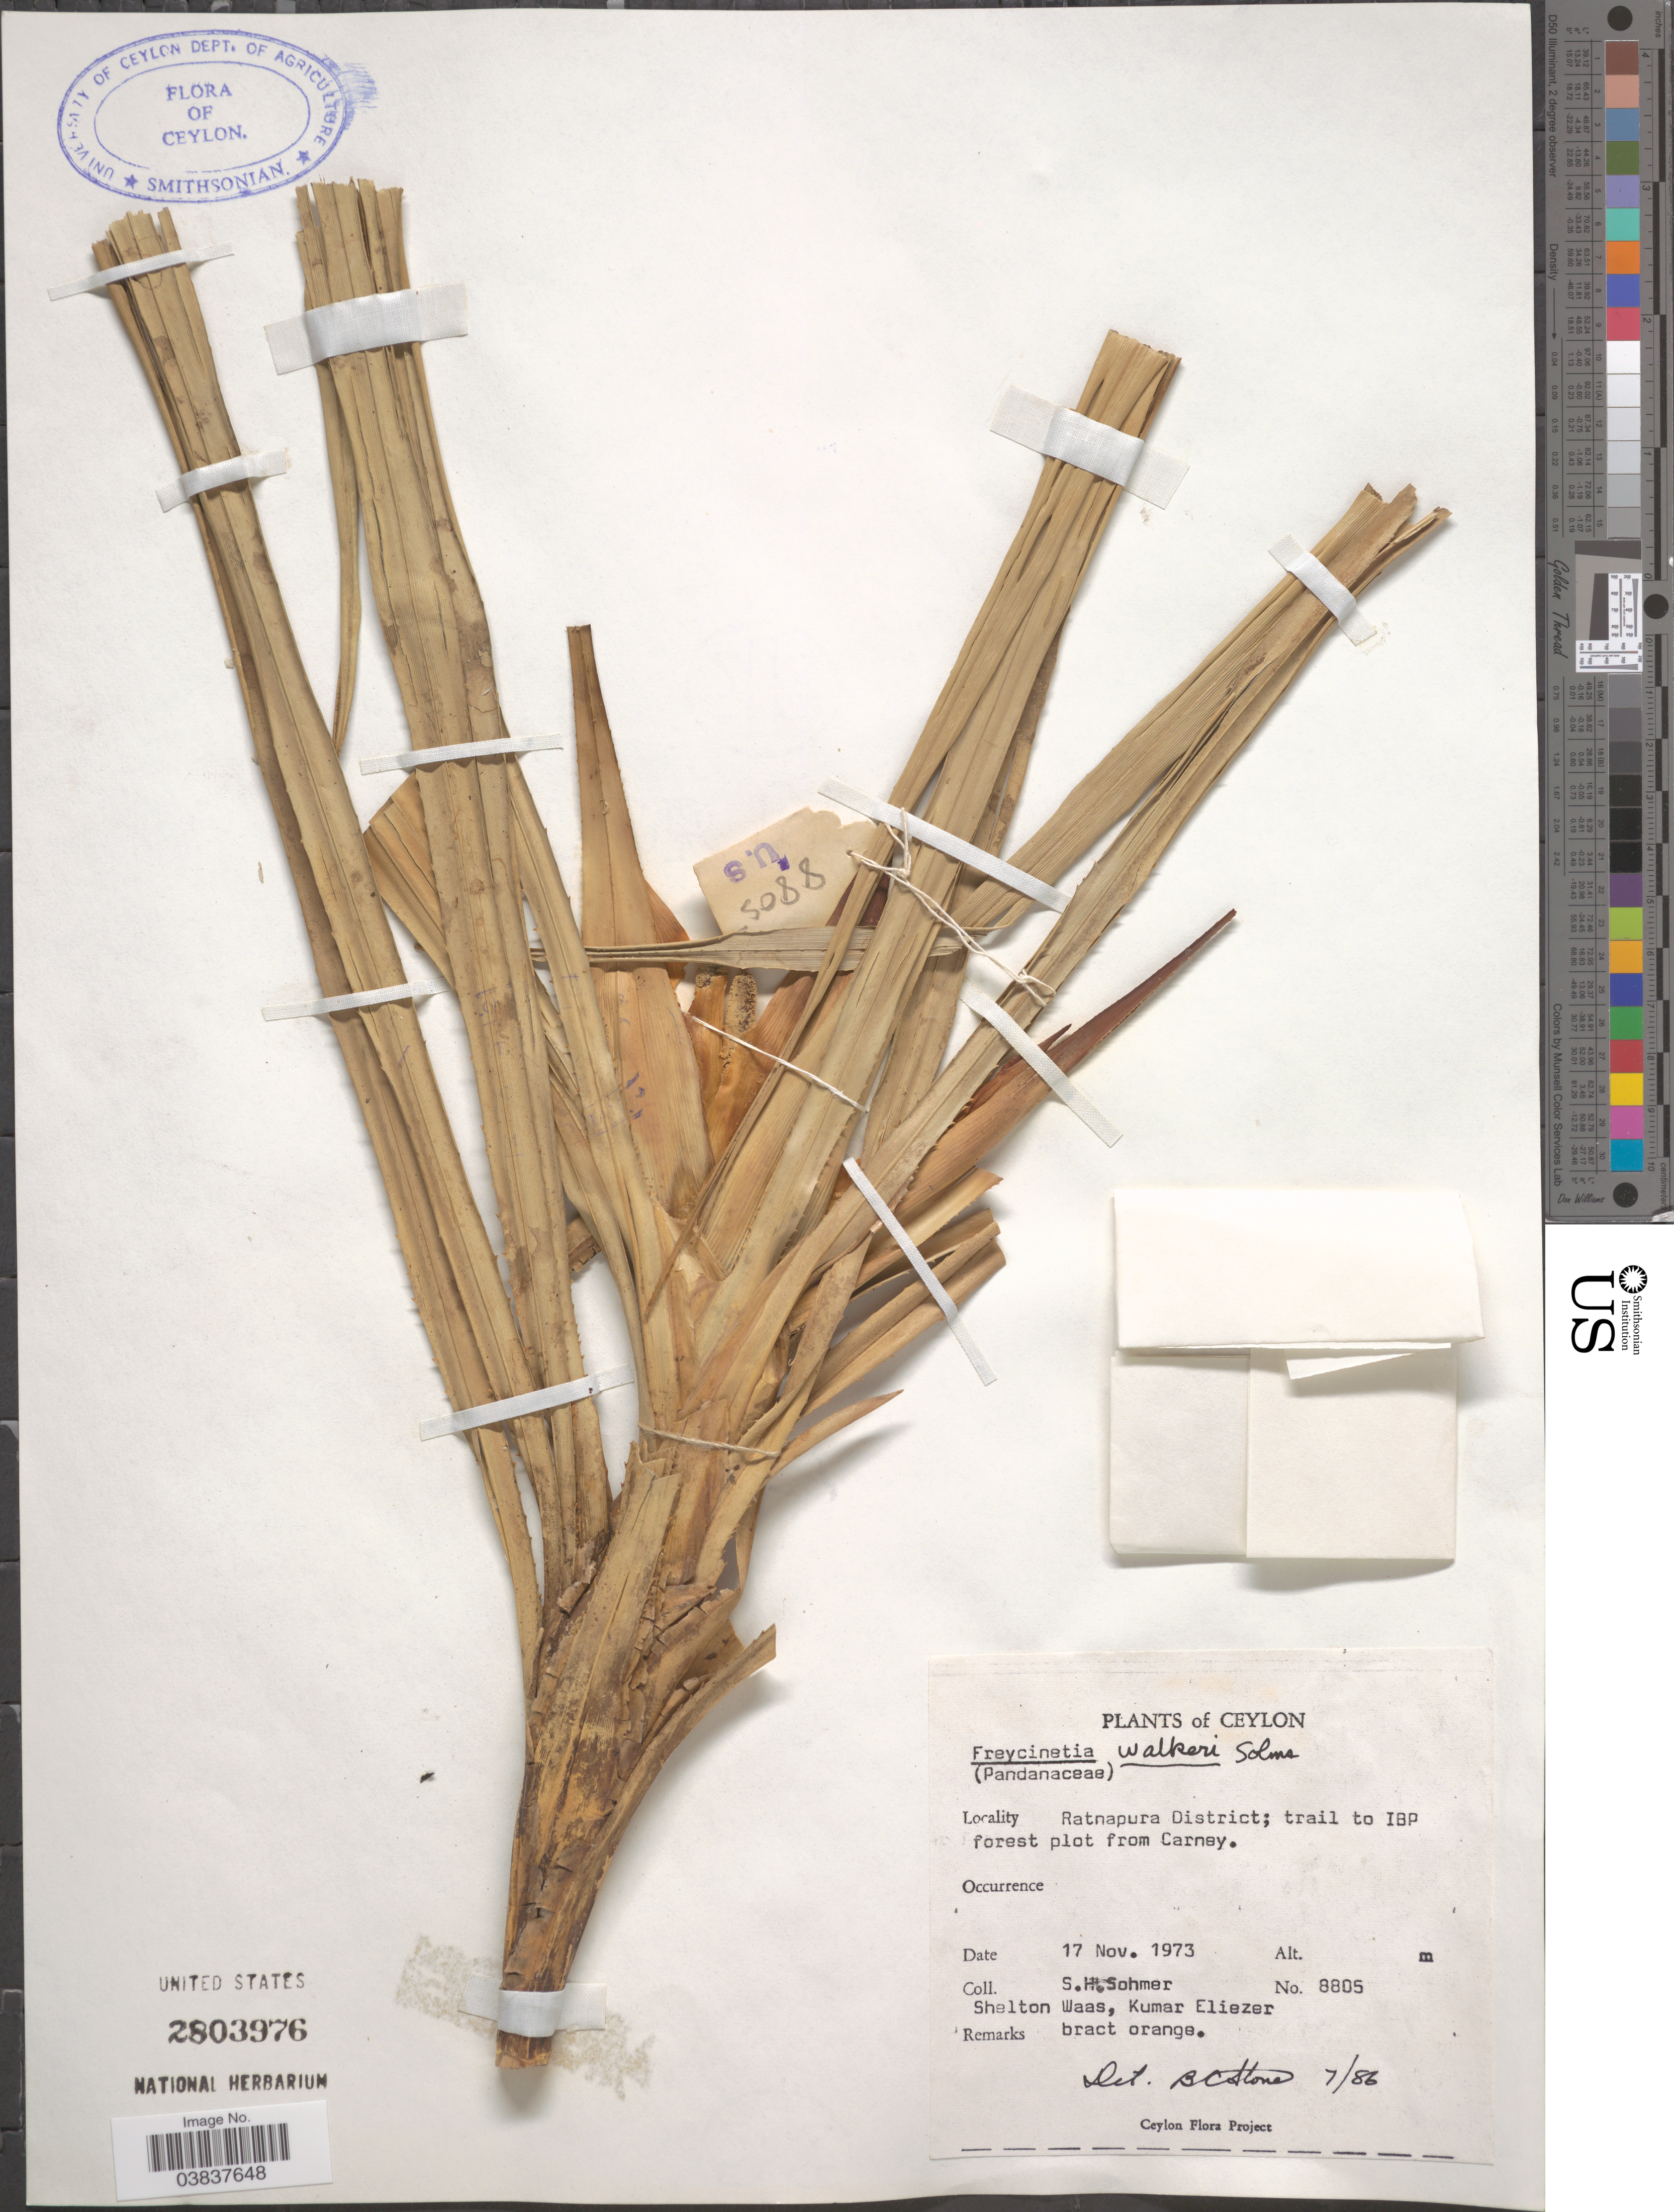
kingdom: Plantae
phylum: Tracheophyta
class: Liliopsida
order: Pandanales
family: Pandanaceae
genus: Freycinetia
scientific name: Freycinetia walkeri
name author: Solms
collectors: S. H. Sohmer, S. Waas & K. Eliezer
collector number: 8805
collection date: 1973-11-17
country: Sri Lanka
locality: Ceylon. Ratnapura District; trail to IBP forest plot from Carney.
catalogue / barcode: US 2803976